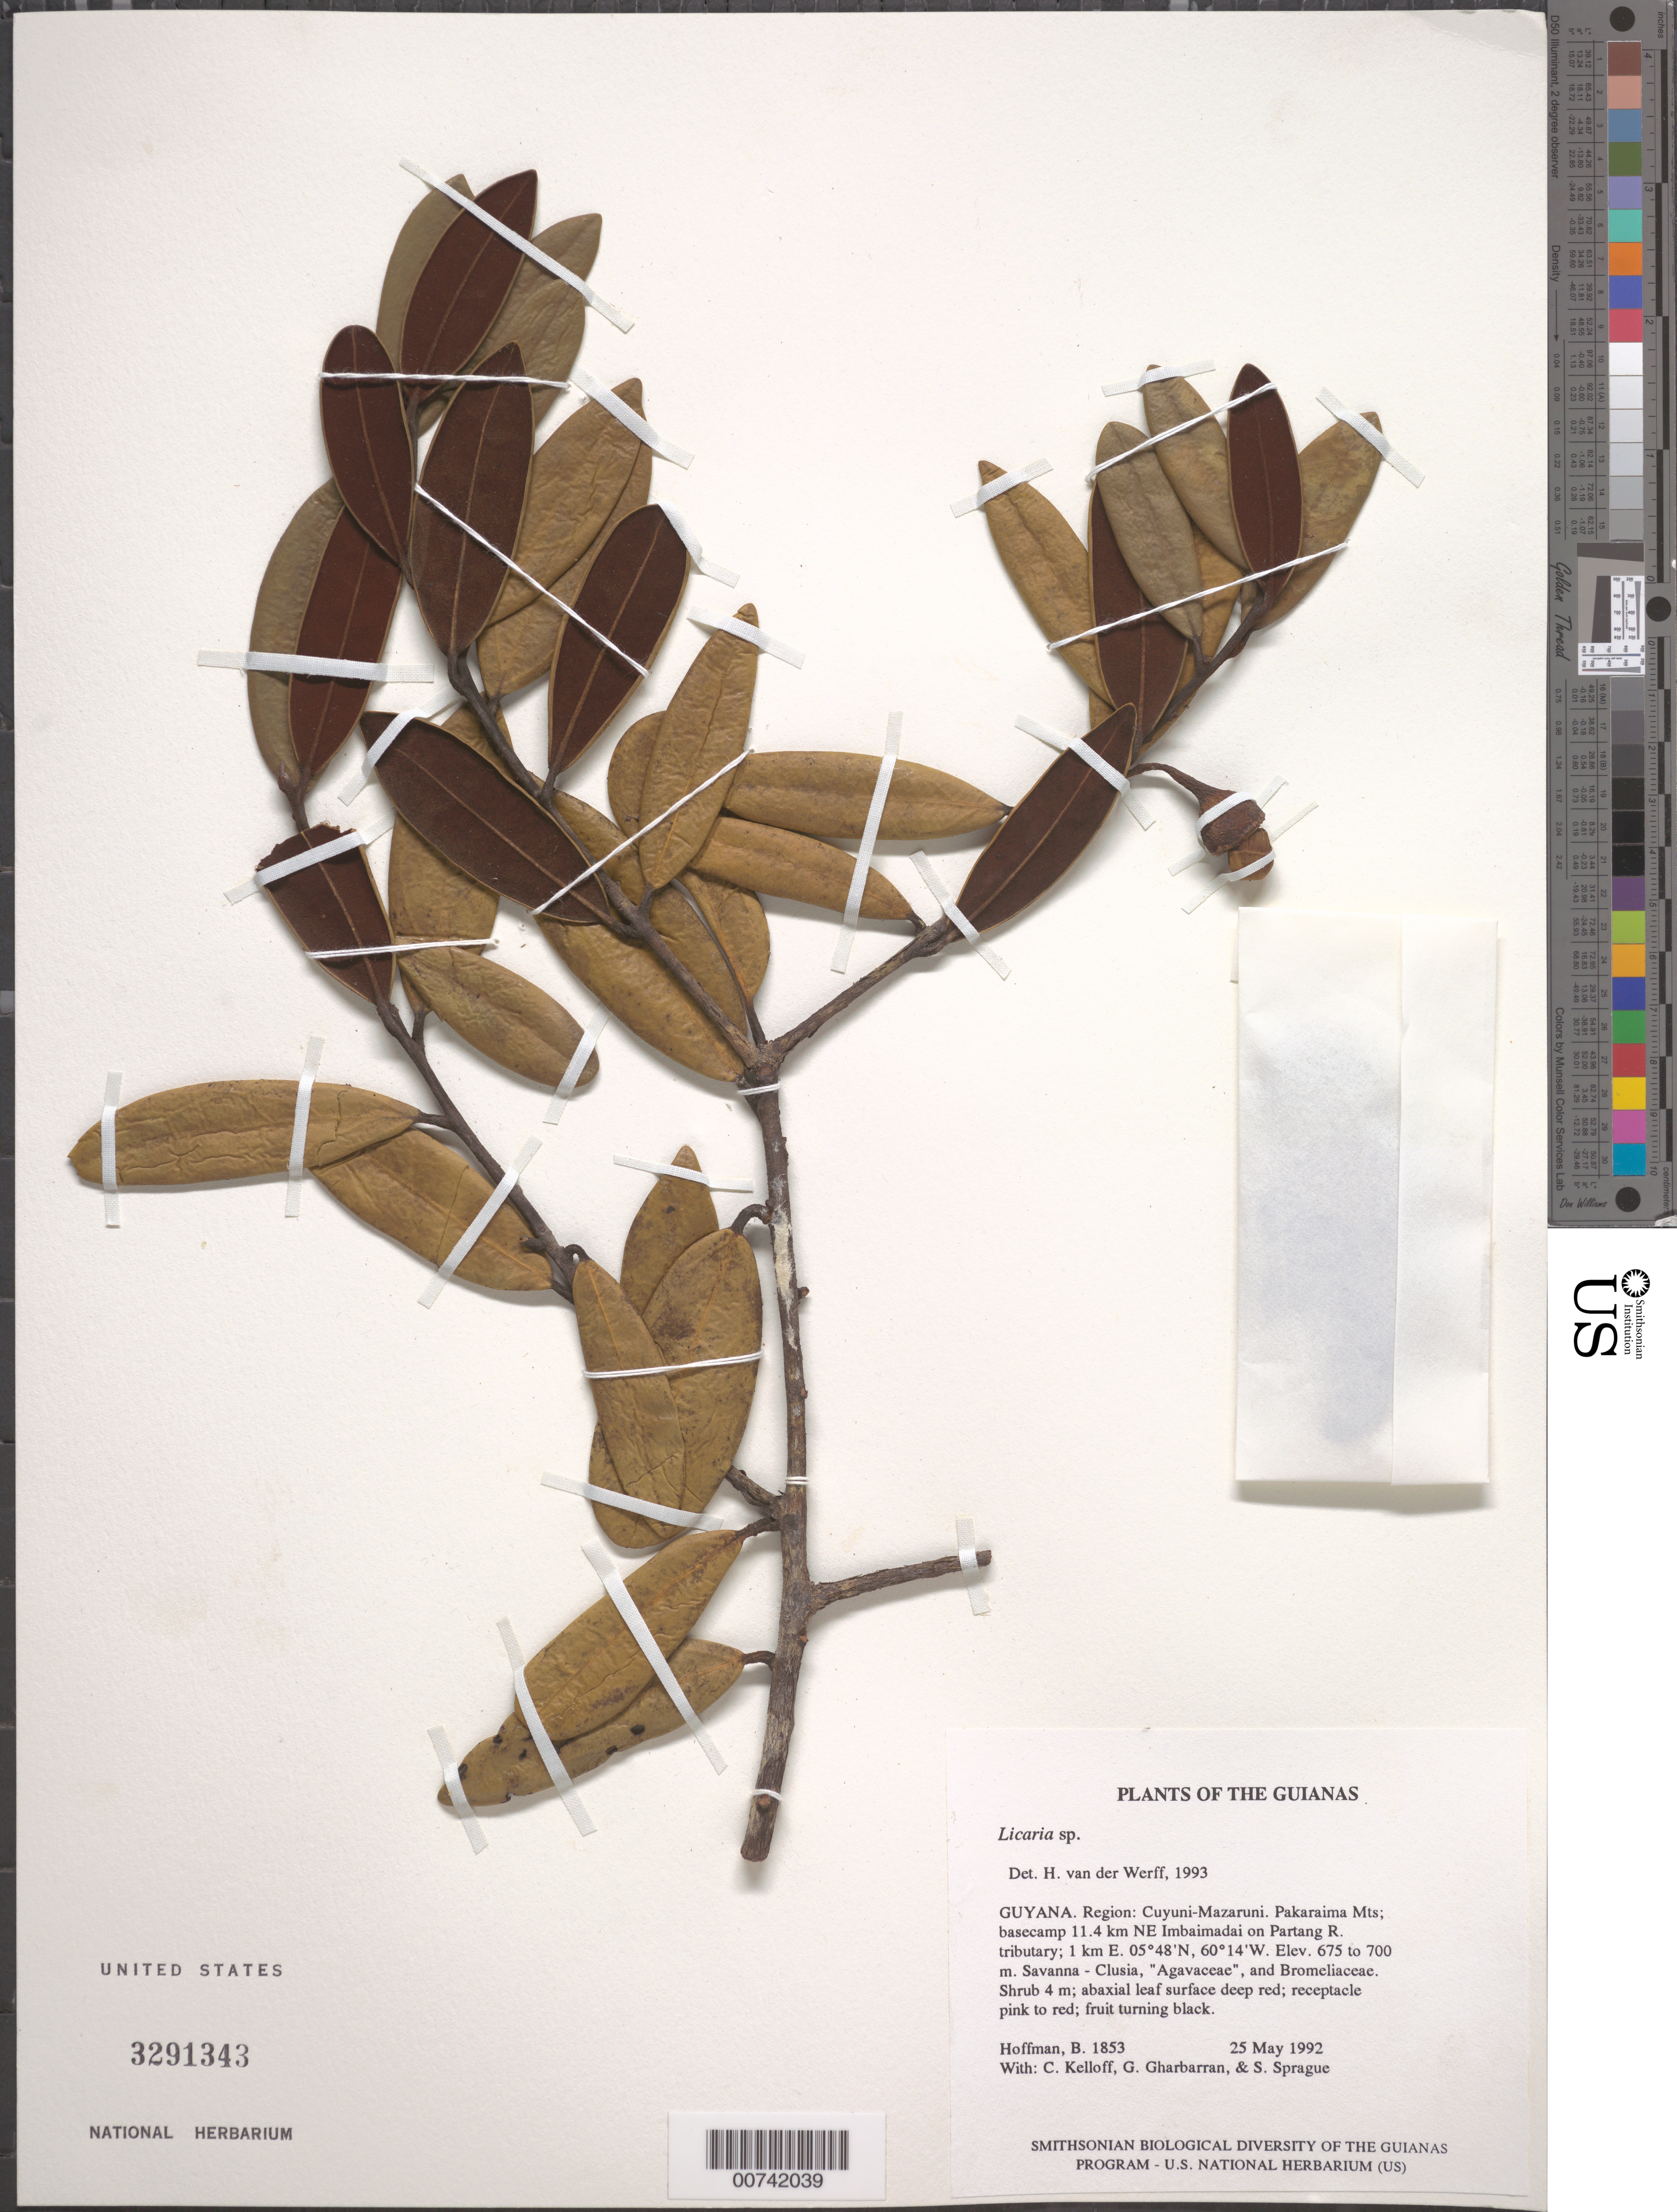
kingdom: Plantae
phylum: Tracheophyta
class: Magnoliopsida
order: Laurales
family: Lauraceae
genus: Licaria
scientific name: Licaria sclerophylla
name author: van der Werff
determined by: van der Werff, H., (MO), Missouri Botanical Garden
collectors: B. Hoffman, C. L. Kelloff, G. Gharbarran & S. Sprague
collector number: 1853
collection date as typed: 25 May 1992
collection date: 1992-05-25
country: Guyana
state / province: Cuyuni-Mazaruni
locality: Pakaraima Mts; basecamp 11.4 km NE Imbaimadai on Partang River tributary; 1 km E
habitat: Savanna - Clusia, "Agavaceae", and Bromeliaceae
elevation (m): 675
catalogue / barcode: US 3291343